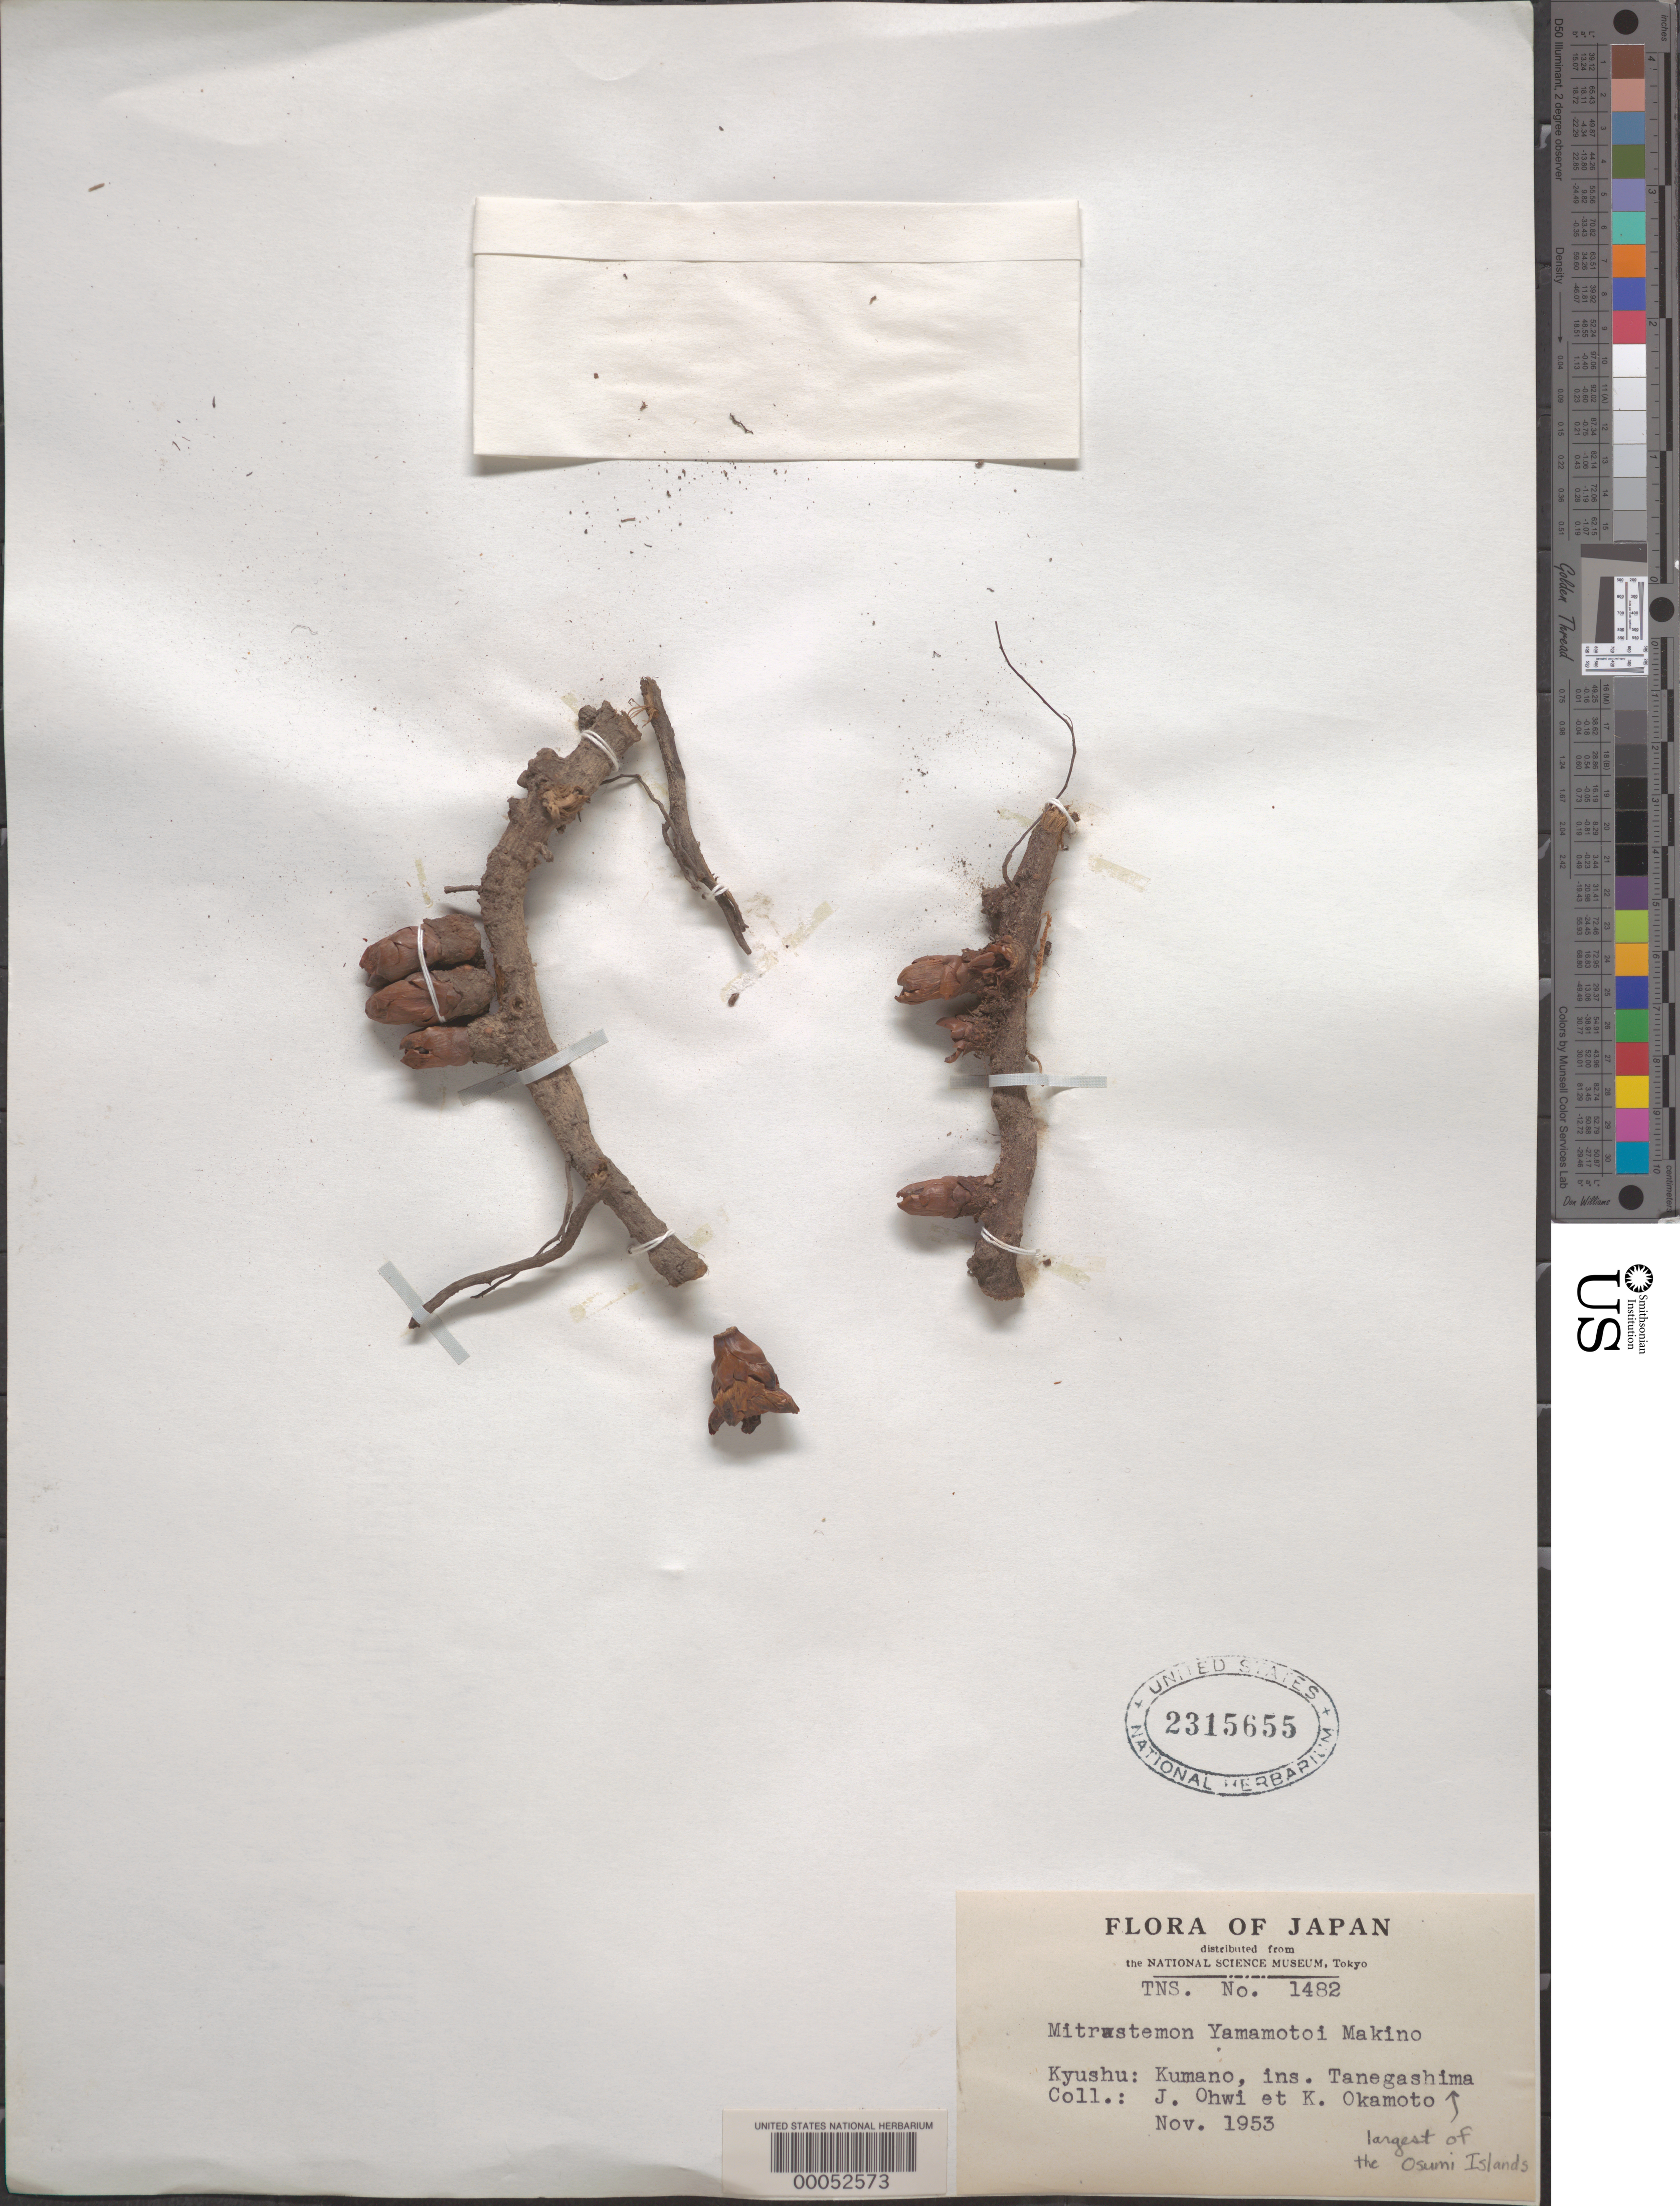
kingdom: Plantae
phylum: Tracheophyta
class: Magnoliopsida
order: Ericales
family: Mitrastemonaceae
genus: Mitrastemon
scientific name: Mitrastemon yamamotoi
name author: Makino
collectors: J. Ohwi & K. Okamoto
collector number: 1482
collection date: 1953-11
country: Japan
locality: Kyushu: Kumano, ins. Tanegashima -> the larges of the Osumi Islands.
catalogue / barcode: US 2315655